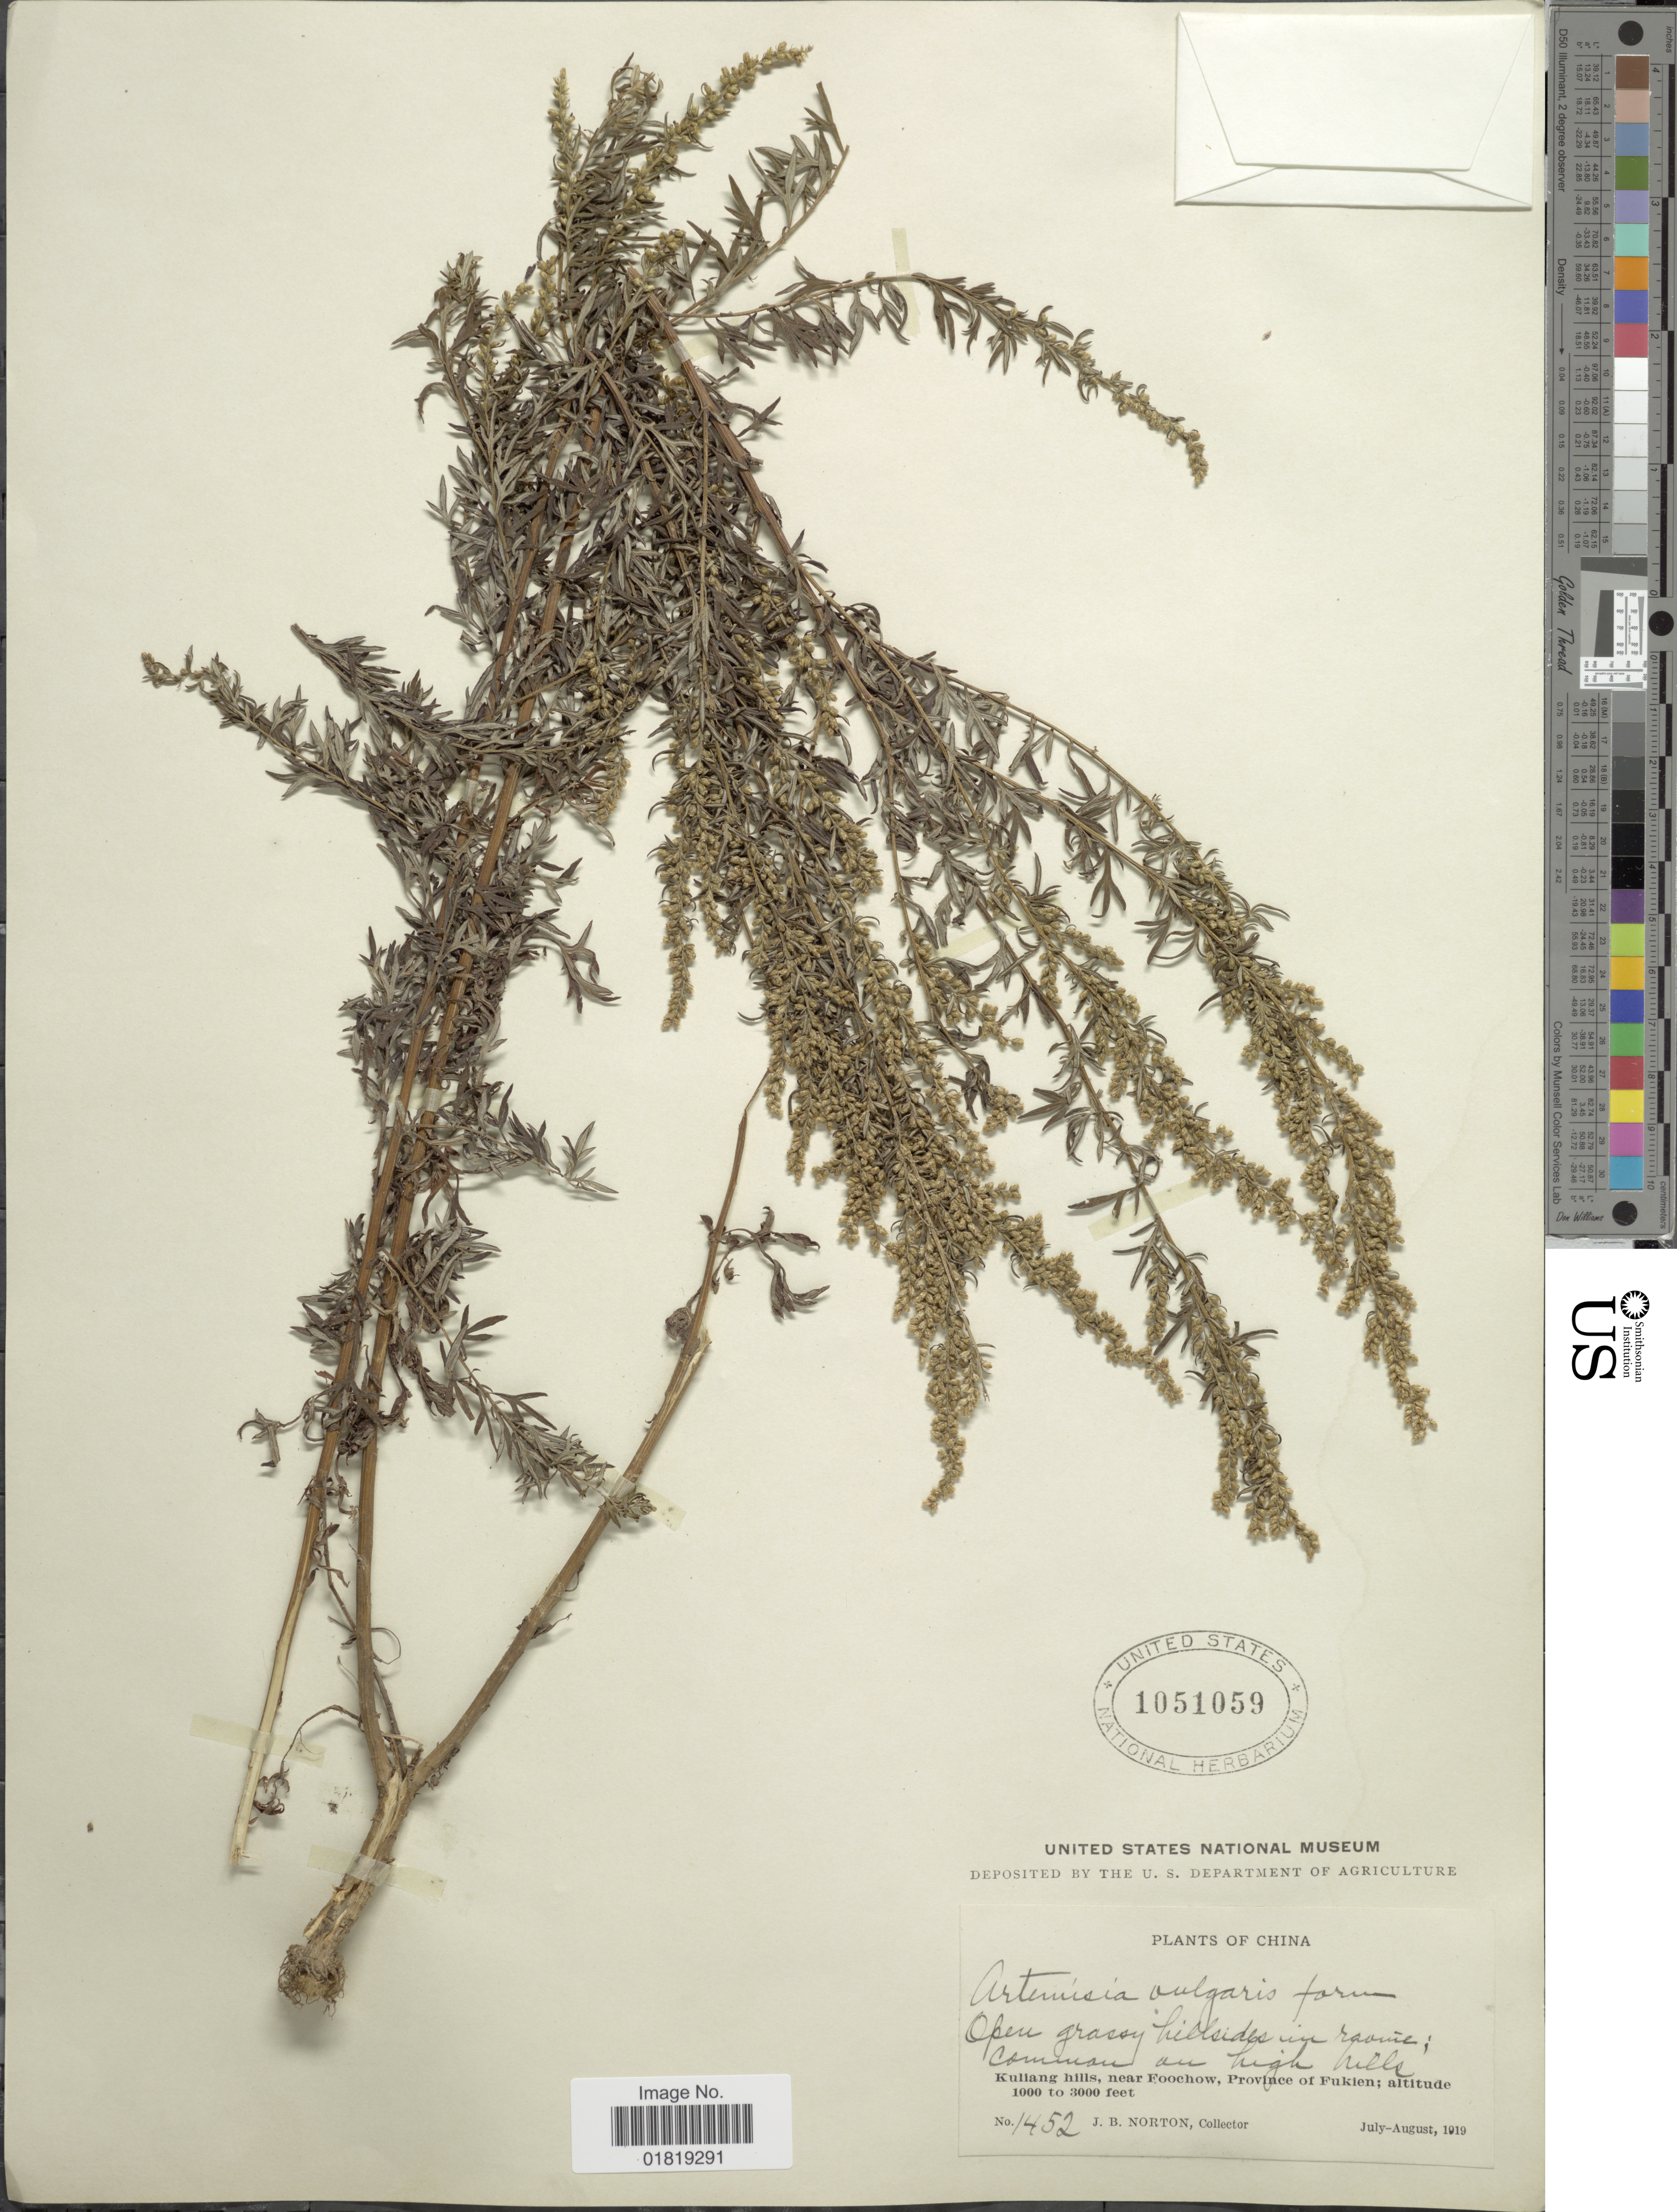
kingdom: Plantae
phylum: Tracheophyta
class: Magnoliopsida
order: Asterales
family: Asteraceae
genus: Artemisia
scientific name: Artemisia vulgaris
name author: L.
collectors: J. B. Norton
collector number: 1452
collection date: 1919-07/1919-08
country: China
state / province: Fujian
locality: Kuliang hills, near Foochow, Province of Fukien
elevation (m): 305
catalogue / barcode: US 1051059